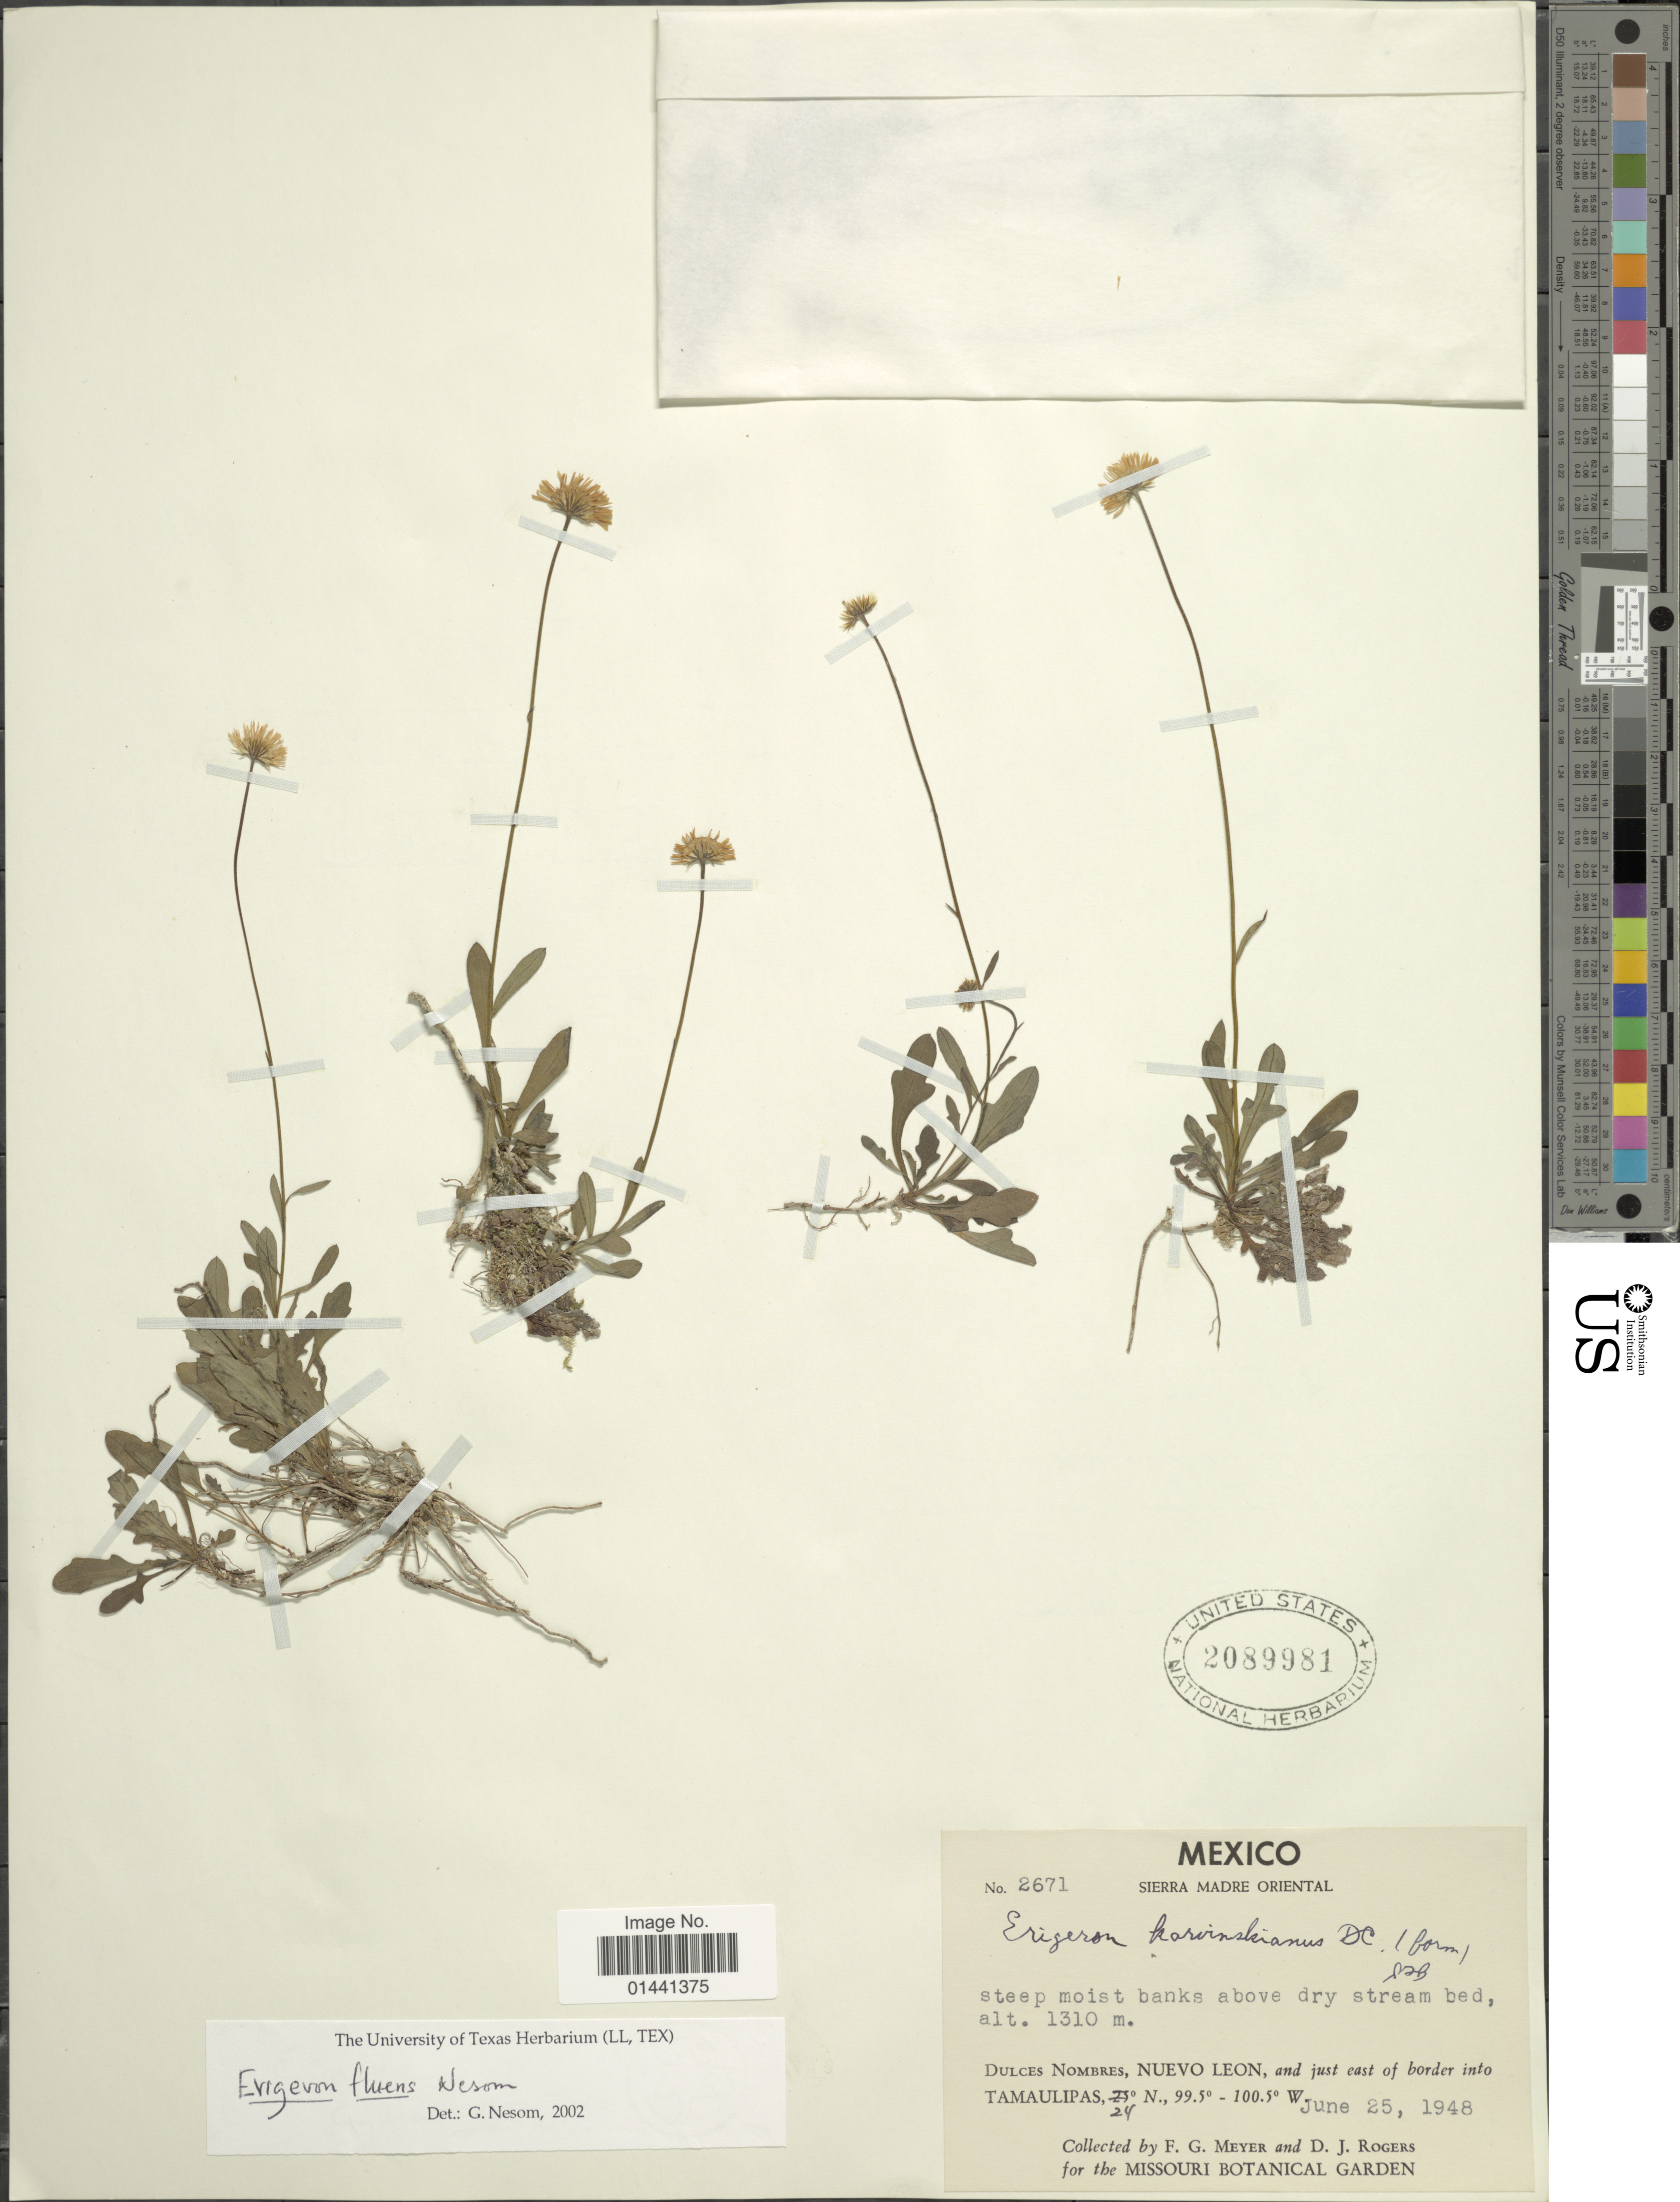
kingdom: Plantae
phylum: Tracheophyta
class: Magnoliopsida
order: Asterales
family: Asteraceae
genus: Erigeron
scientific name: Erigeron fluens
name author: G.L. Nesom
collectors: F. G. Meyer & D. J. Rogers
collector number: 2671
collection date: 1948-06-25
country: Mexico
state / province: Nuevo León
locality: Steep moist banks above dry stream bed, Dulces Nombres, and just east of border into Tamaulipas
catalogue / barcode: US 2089981